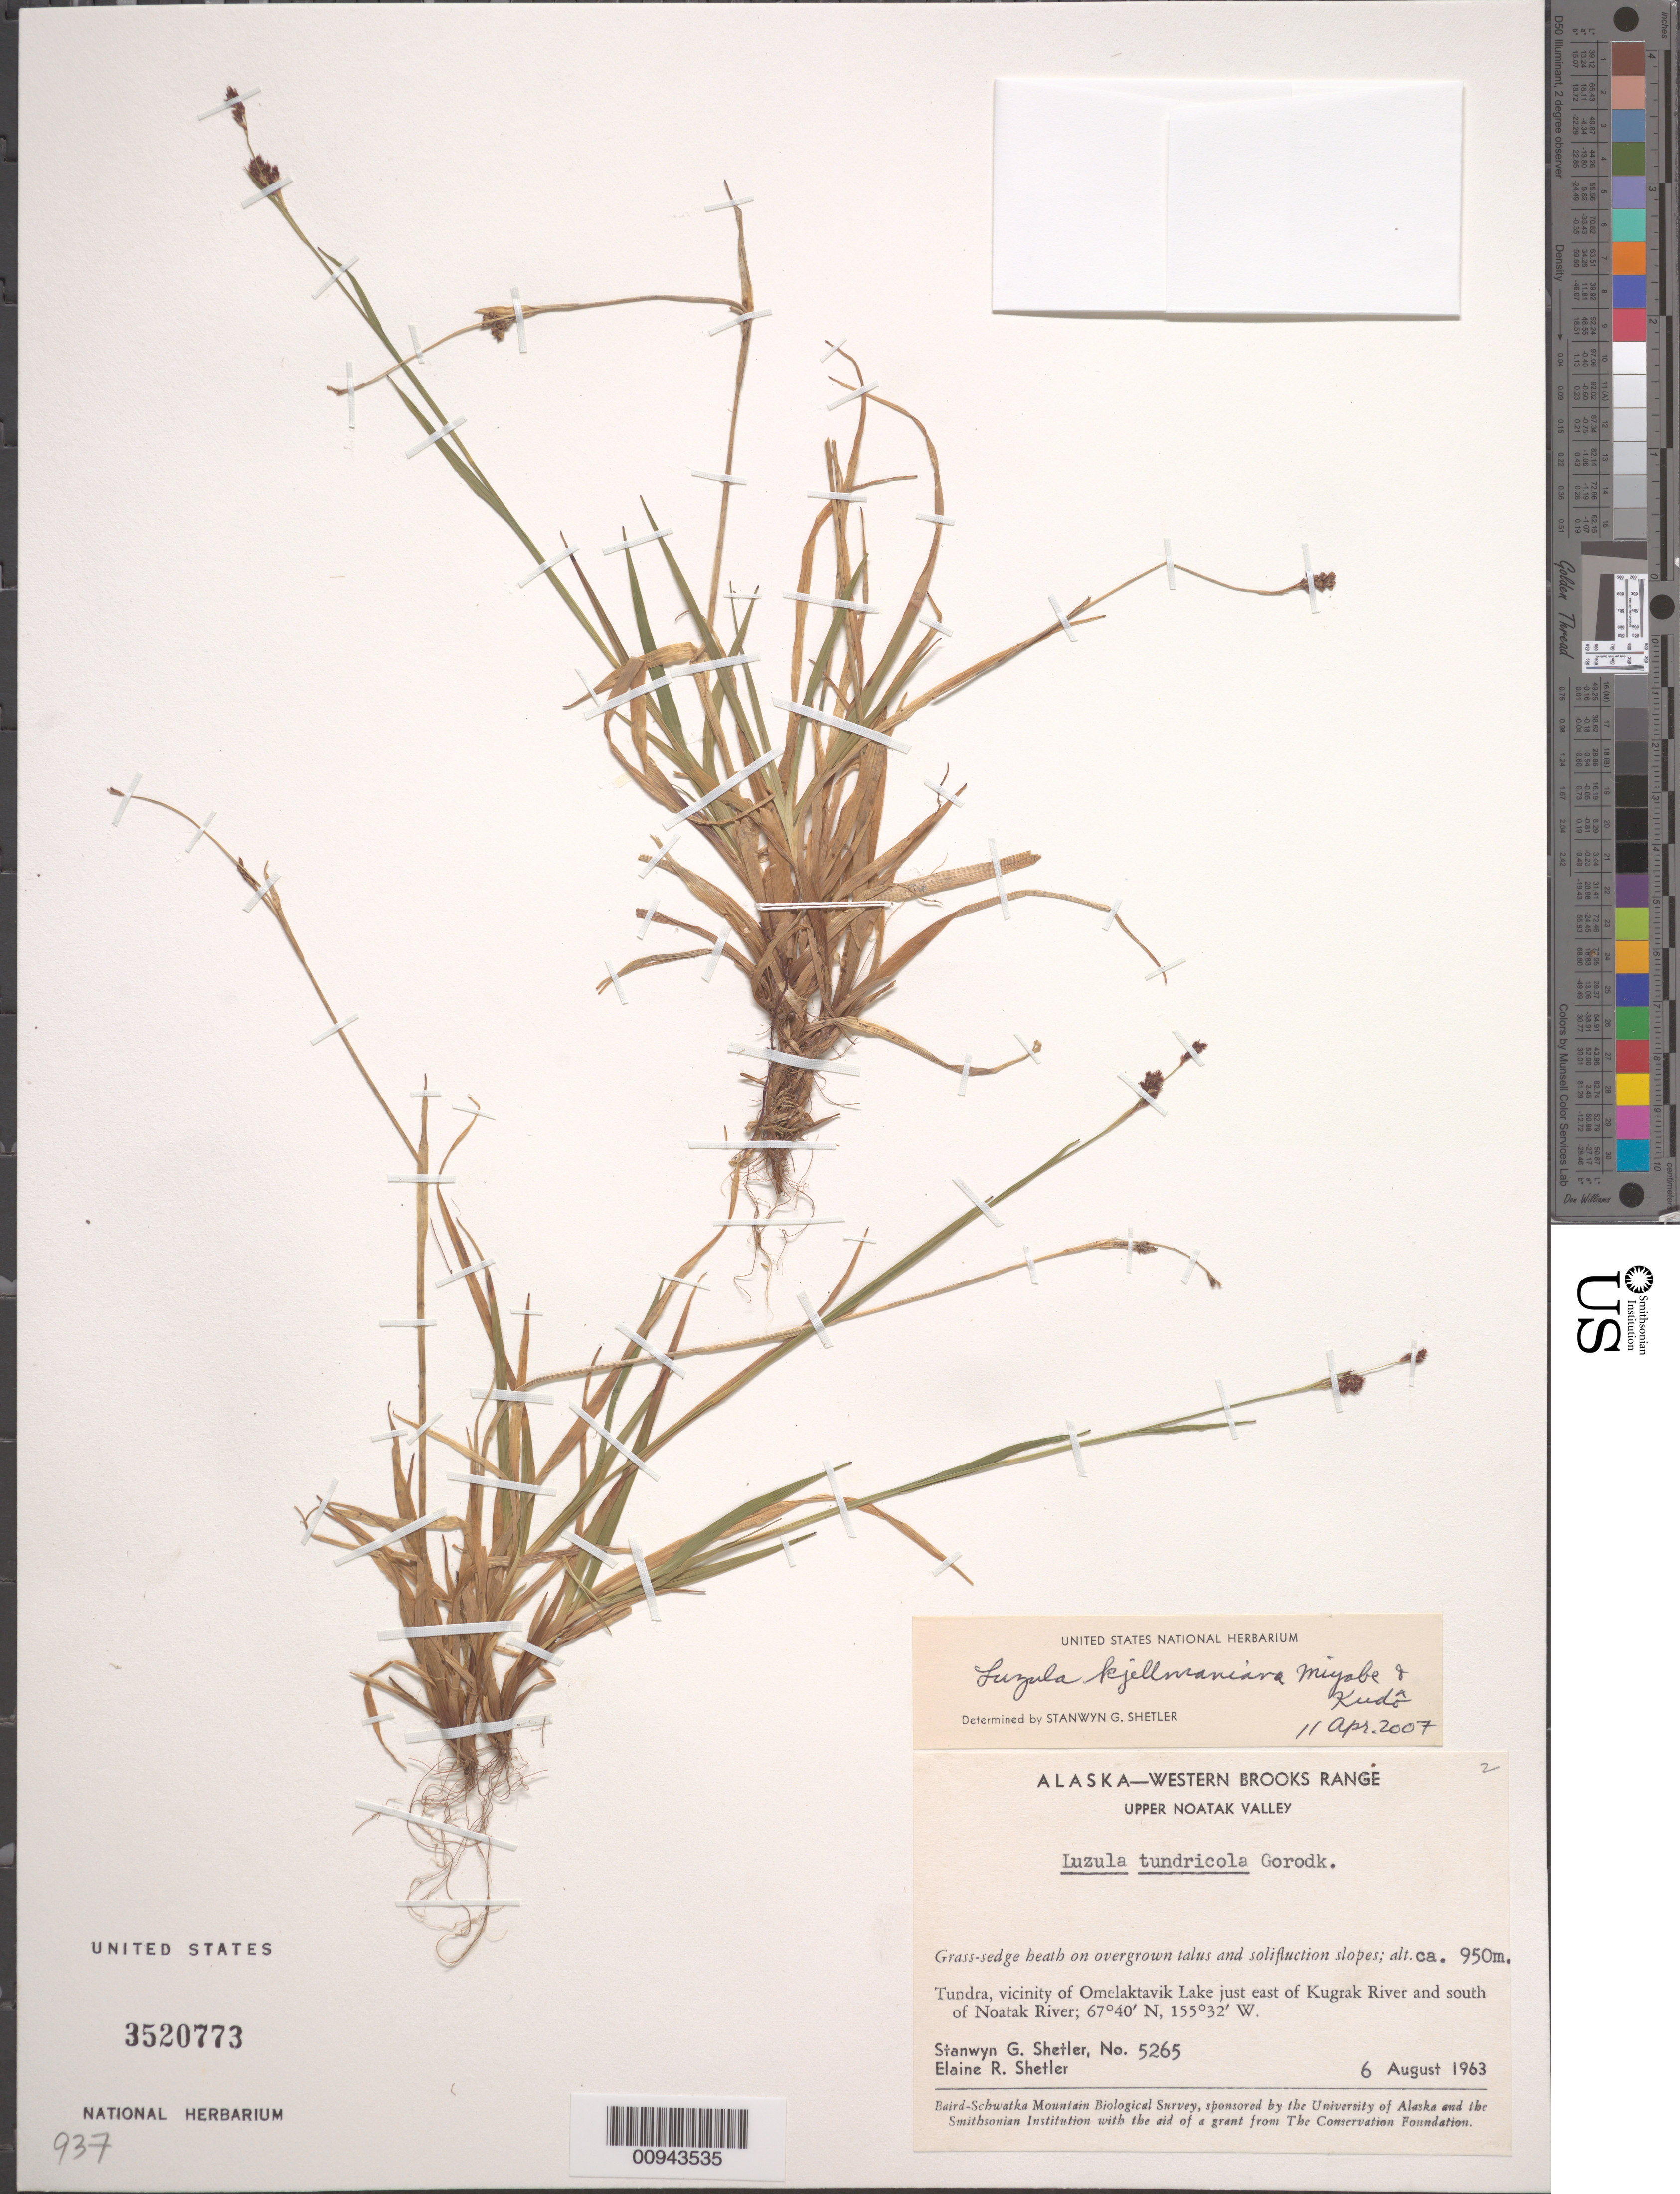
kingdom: Plantae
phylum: Tracheophyta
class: Liliopsida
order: Poales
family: Juncaceae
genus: Luzula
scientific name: Luzula kjellmaniana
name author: Miyabe & Kudô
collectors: S. Shetler & E. R. Shetler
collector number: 5265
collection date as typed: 06 Aug 1963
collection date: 1963-08-06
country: United States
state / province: Alaska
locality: Vicinity of Omelaktavik Lake just east of Kugrak River and south of Noatak River. Western Brooks Range, Upper Noatak Valley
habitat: Tundra. Grass-sedge heath on overgrown talus and solifluction slopes.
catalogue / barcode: US 3520773